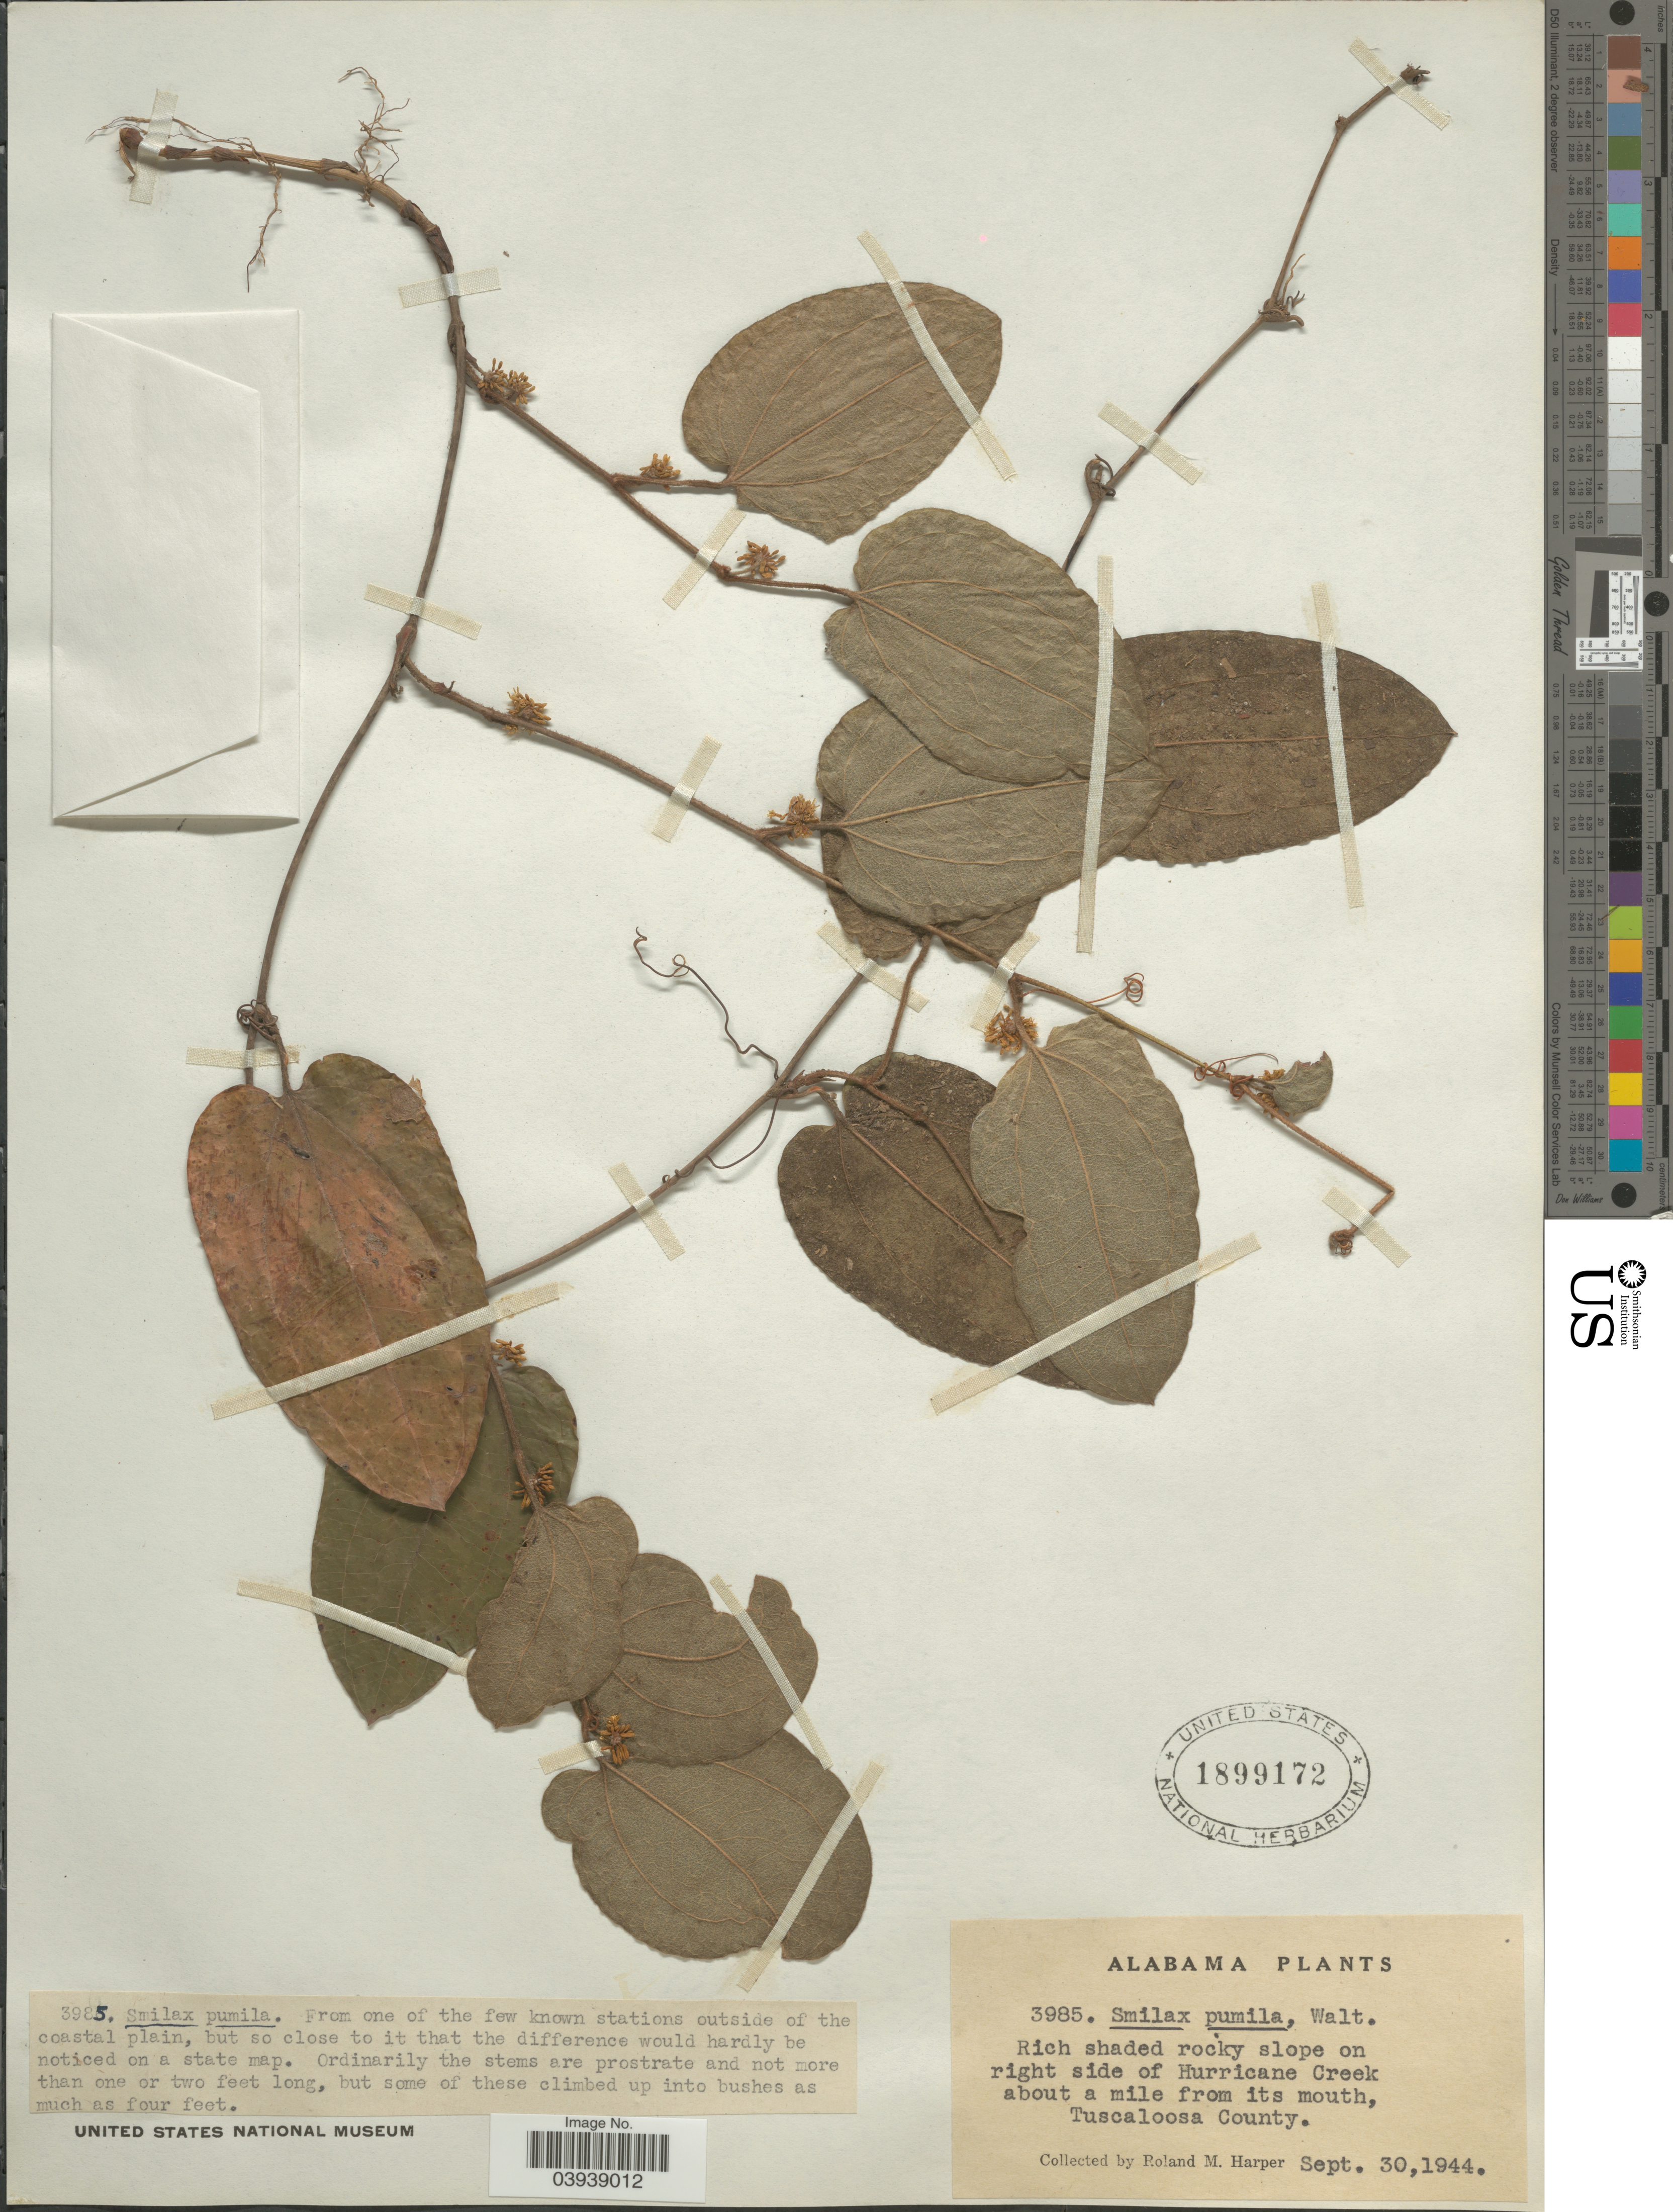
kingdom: Plantae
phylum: Tracheophyta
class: Liliopsida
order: Liliales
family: Smilacaceae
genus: Smilax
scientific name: Smilax pumila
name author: Walter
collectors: R. M. Harper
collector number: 3985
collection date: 1944-09-30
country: United States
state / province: Alabama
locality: Rich shaded rocky slope on right side of Hurricane Creek about a mile from its mouth, Tuscaloosa County.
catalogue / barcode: US 1899172